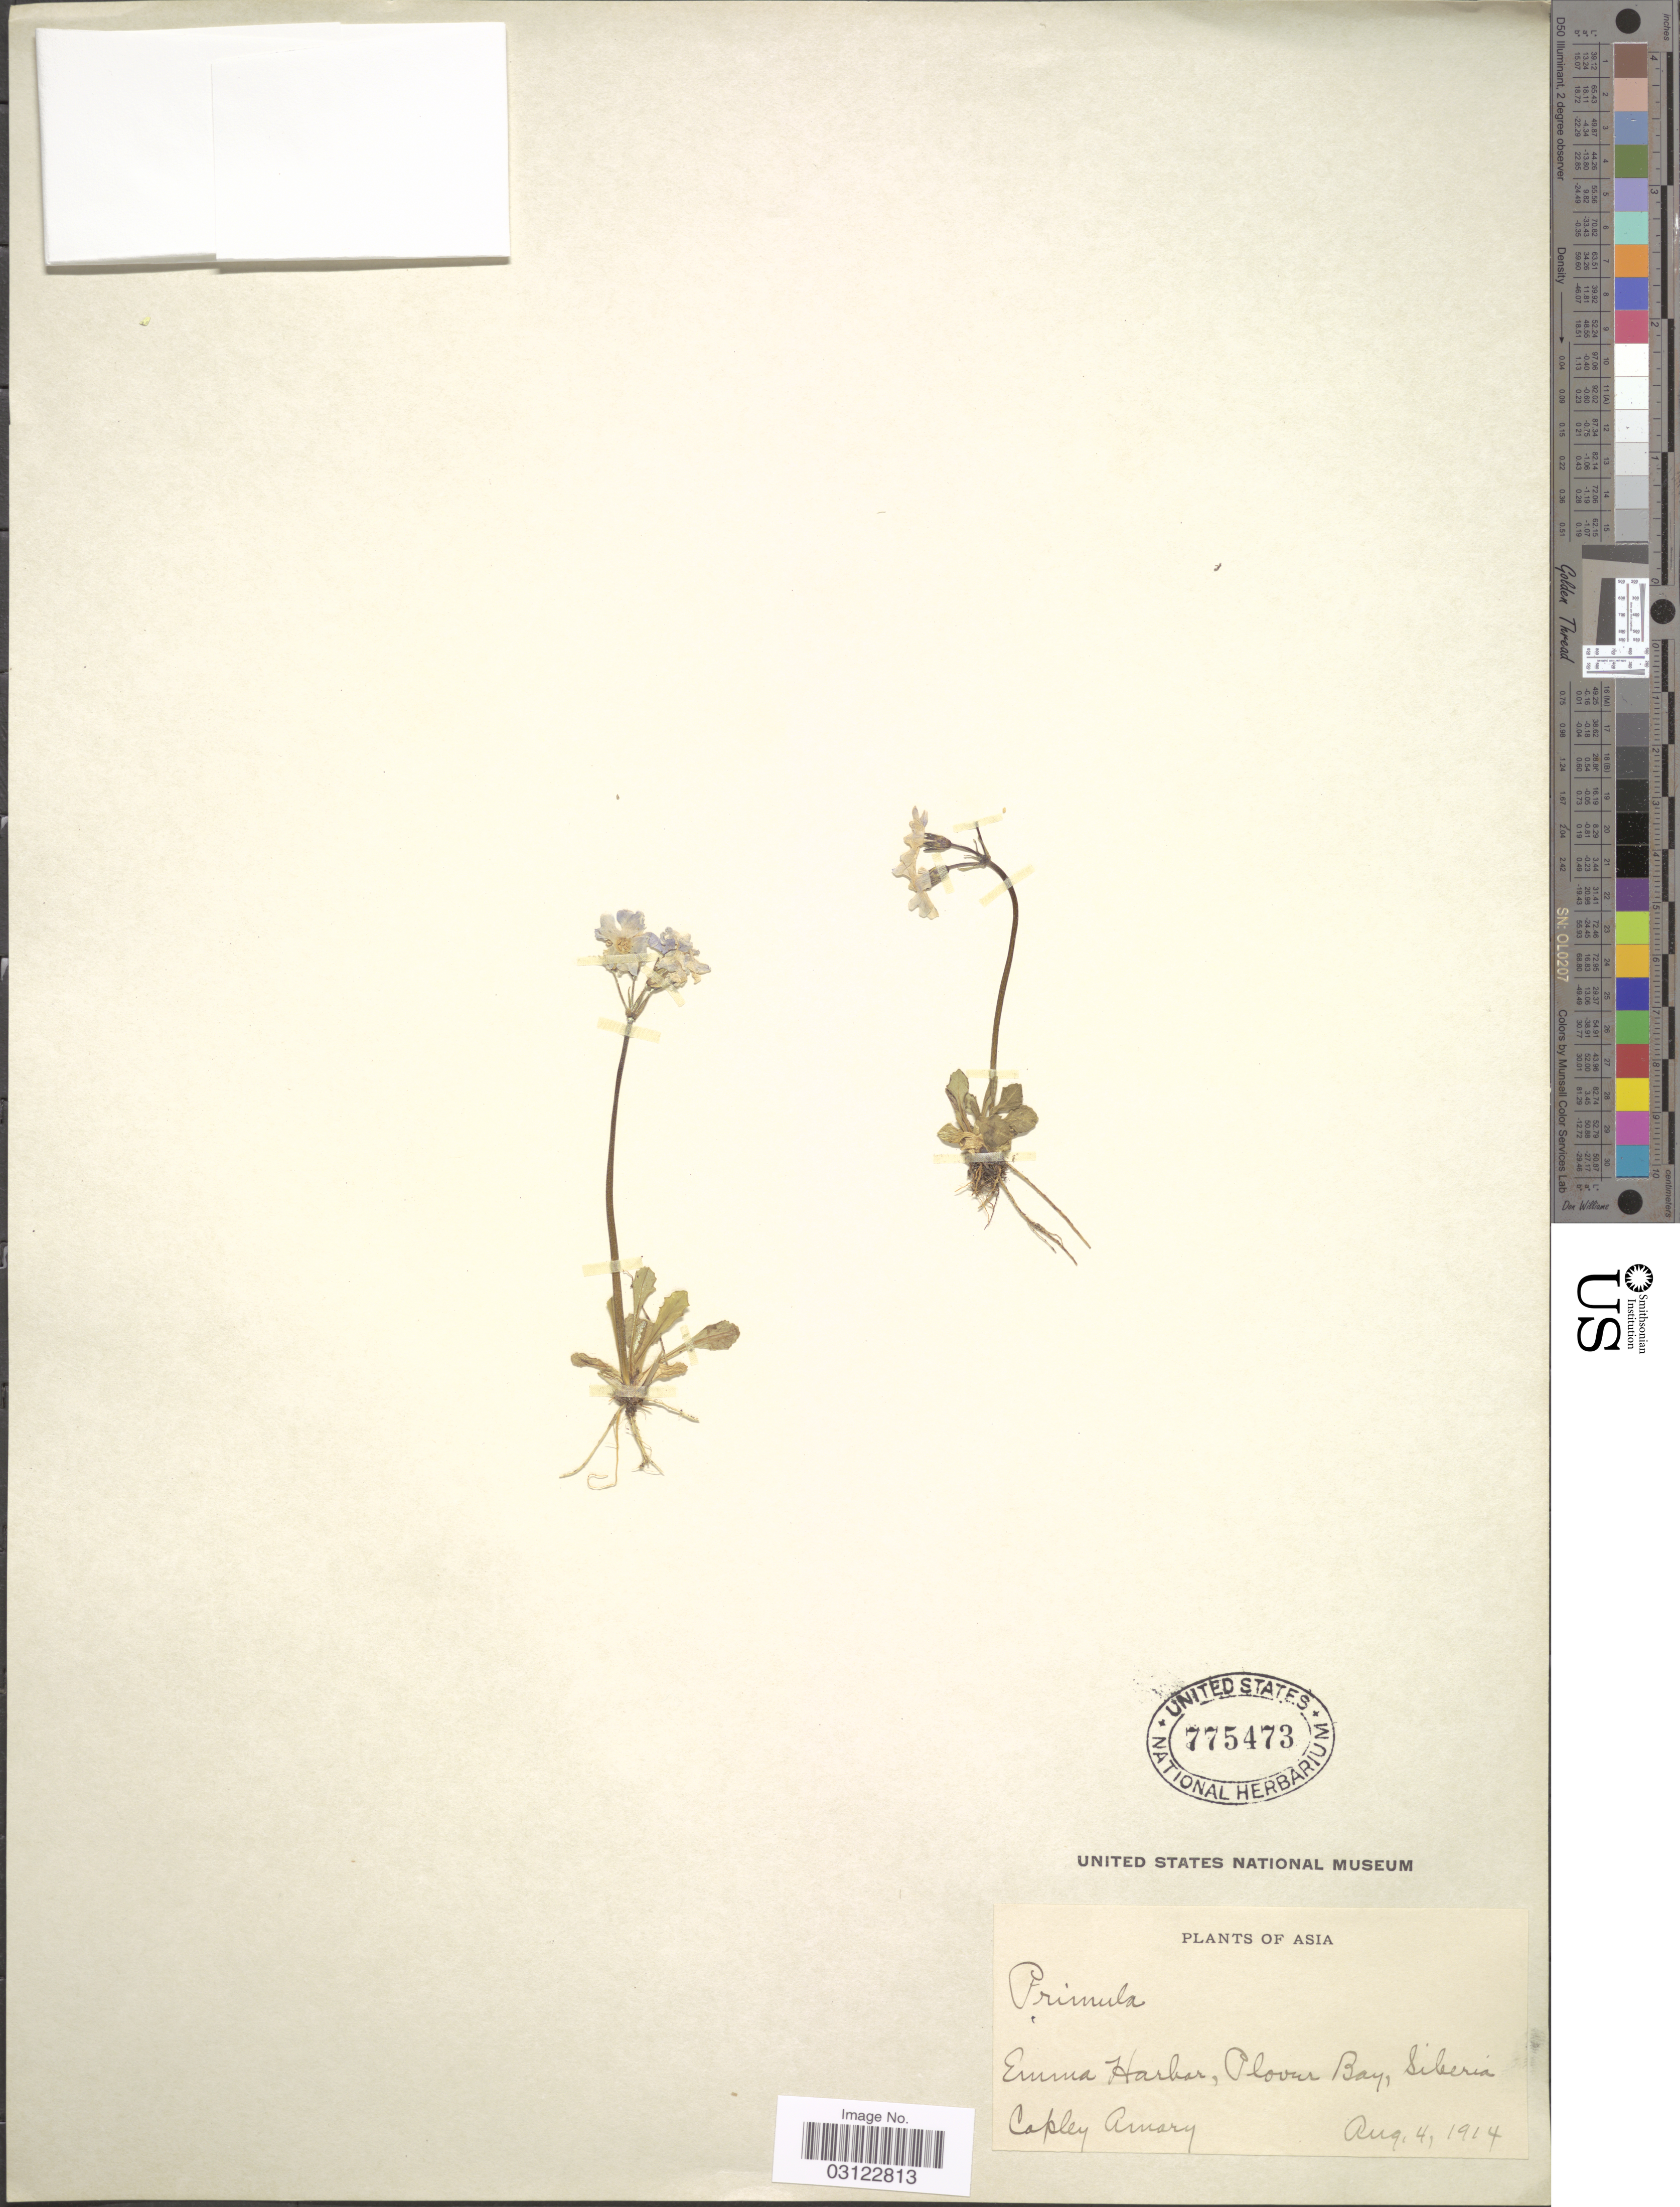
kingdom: Plantae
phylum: Tracheophyta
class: Magnoliopsida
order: Ericales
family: Primulaceae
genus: Primula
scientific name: Primula sp.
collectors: C. Amary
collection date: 1914-08-04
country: Russian Federation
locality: Asia. Emma Harbor, Plover Bay, Siberia.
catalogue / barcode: US 775473